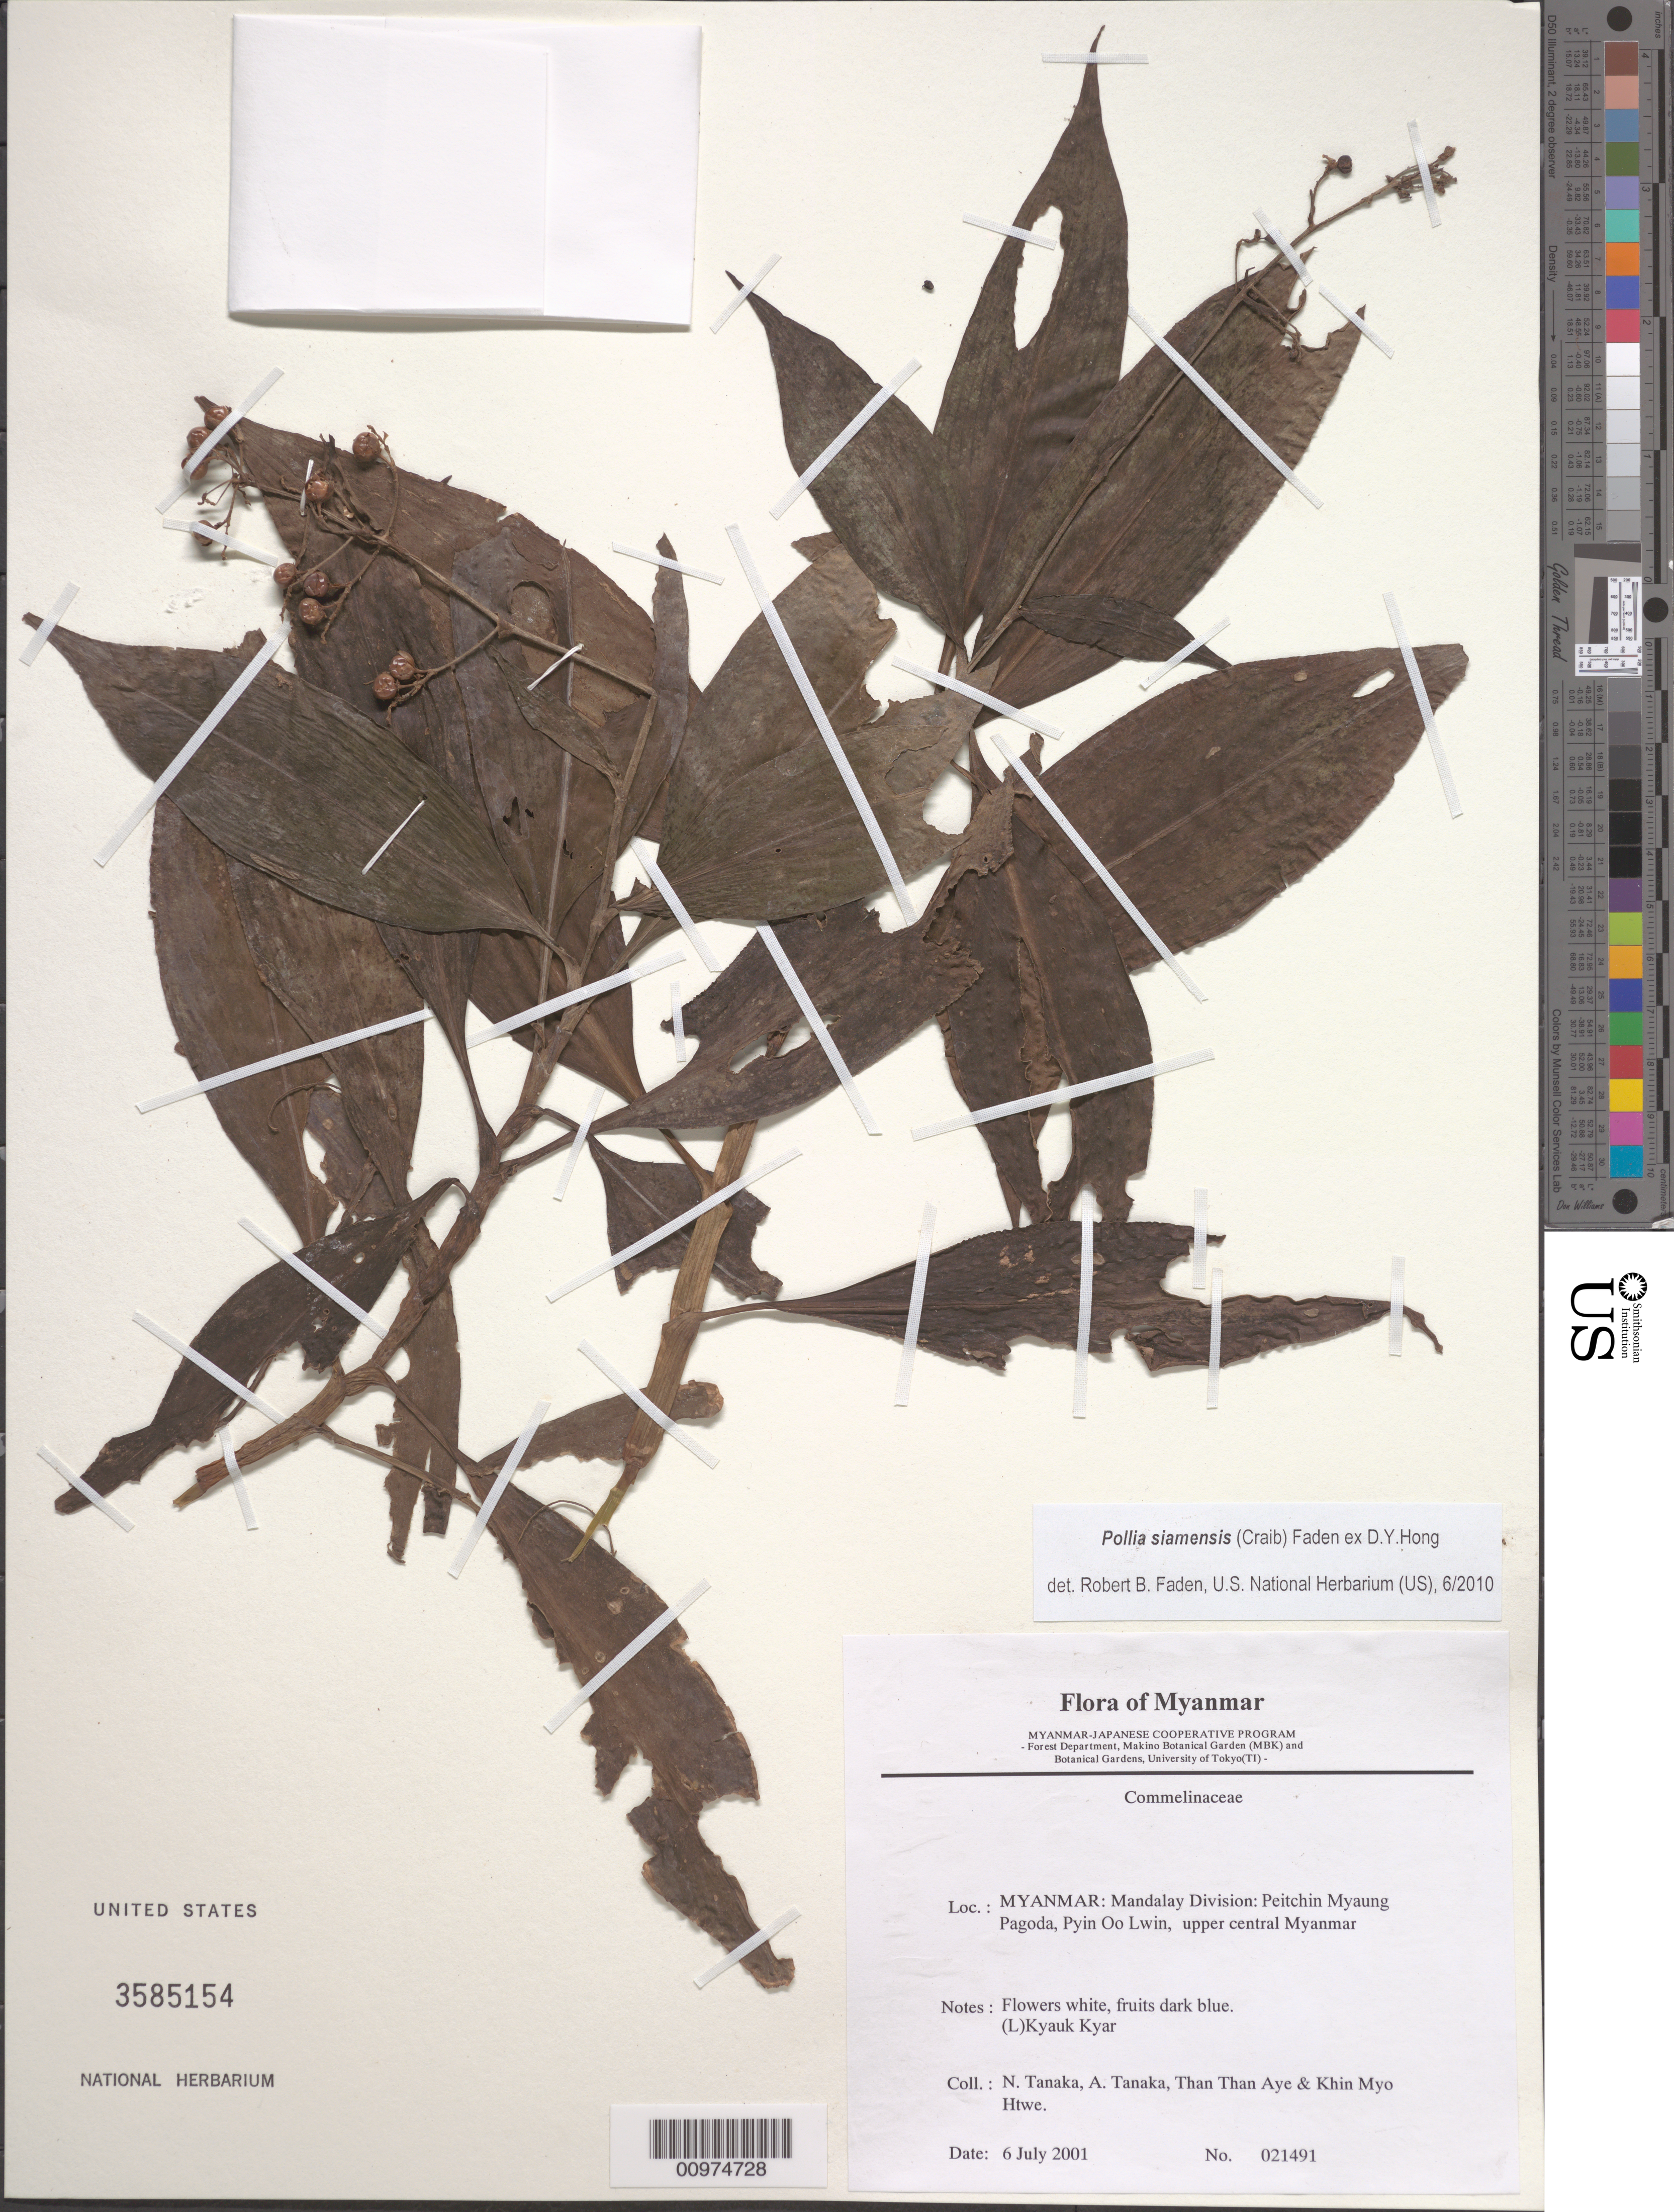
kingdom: Plantae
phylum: Tracheophyta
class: Liliopsida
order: Commelinales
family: Commelinaceae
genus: Pollia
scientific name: Pollia siamensis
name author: (Craib) Faden in D.Y. Hong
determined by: Faden, Robert B., (US), Smithsonian Institution - National Museum of Natural History (UNITED STATES)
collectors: N. Tanaka et al.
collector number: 021491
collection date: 2001-07-06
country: Myanmar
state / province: Mandalay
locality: Peitchin Myaung Pagoda, Pyin Oo Lwin, upper central Myanmar.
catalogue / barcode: US 3585154